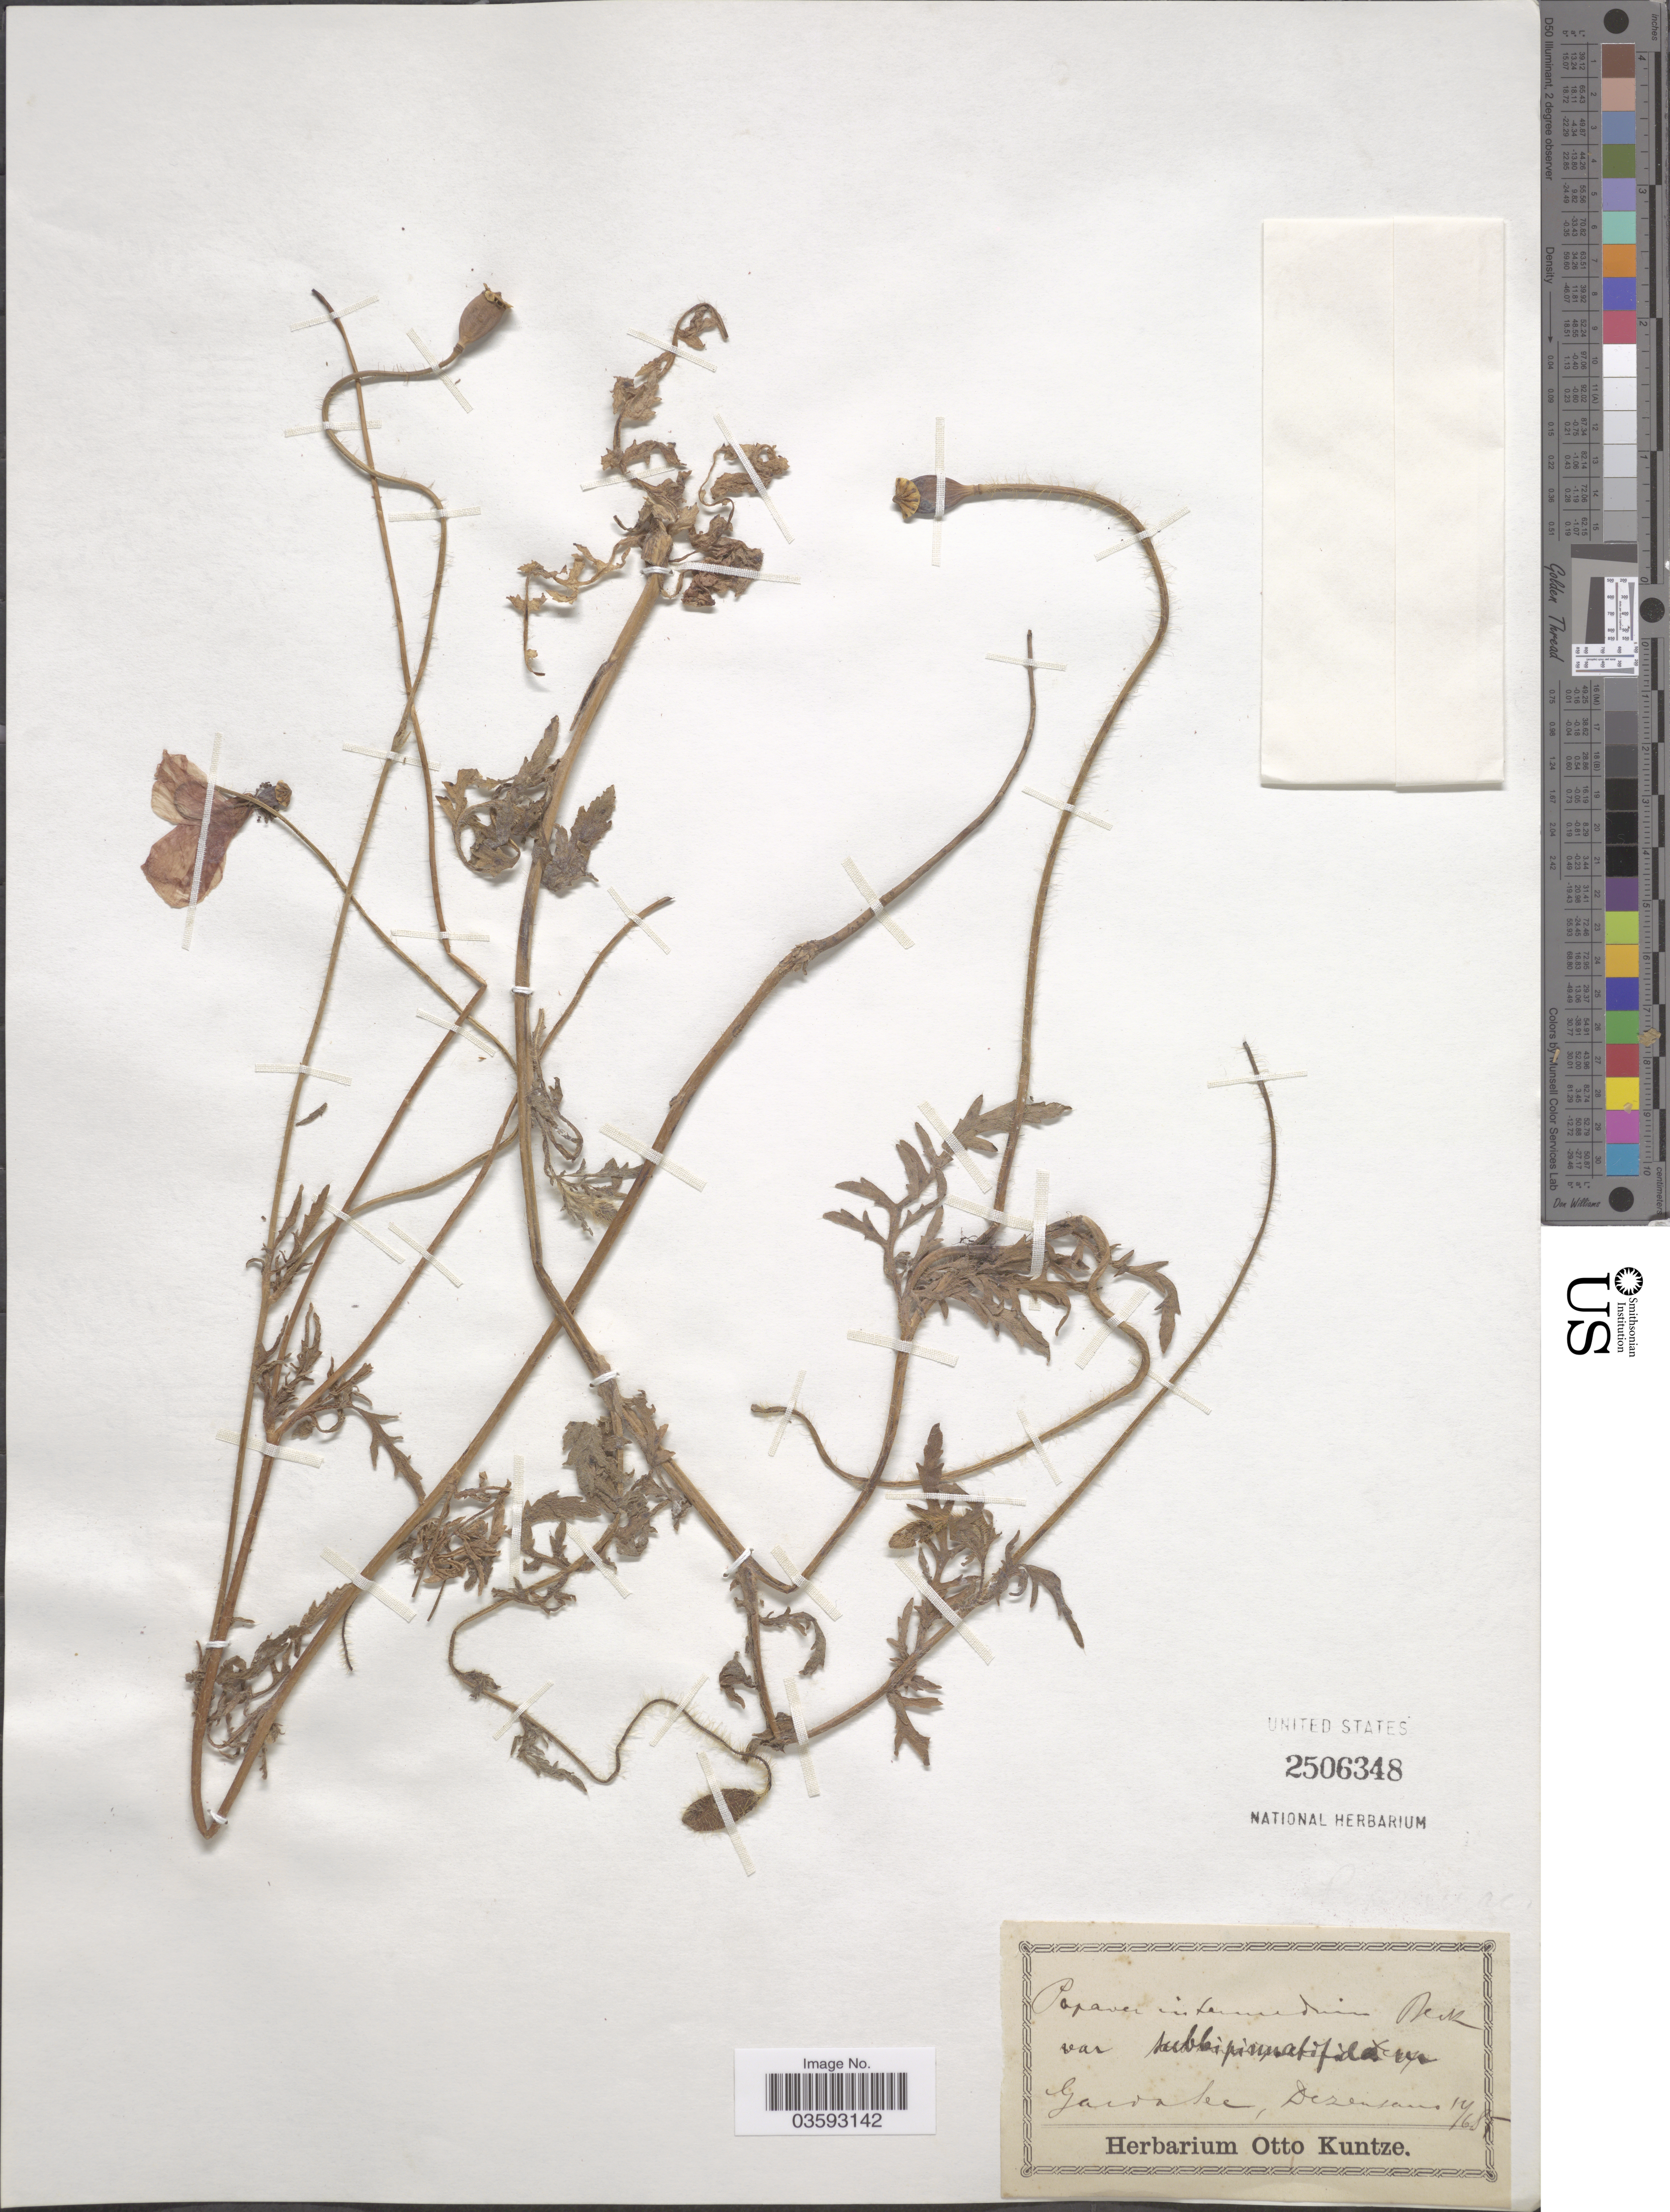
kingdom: Plantae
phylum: Tracheophyta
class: Magnoliopsida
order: Ranunculales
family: Papaveraceae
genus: Papaver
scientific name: Papaver rhoeas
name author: L.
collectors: ex herb. Otto Kuntze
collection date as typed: Transcribed d/m/y: /12/68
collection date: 1868-12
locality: Gardalee, Dezensans. [interpreted]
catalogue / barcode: US 2506348